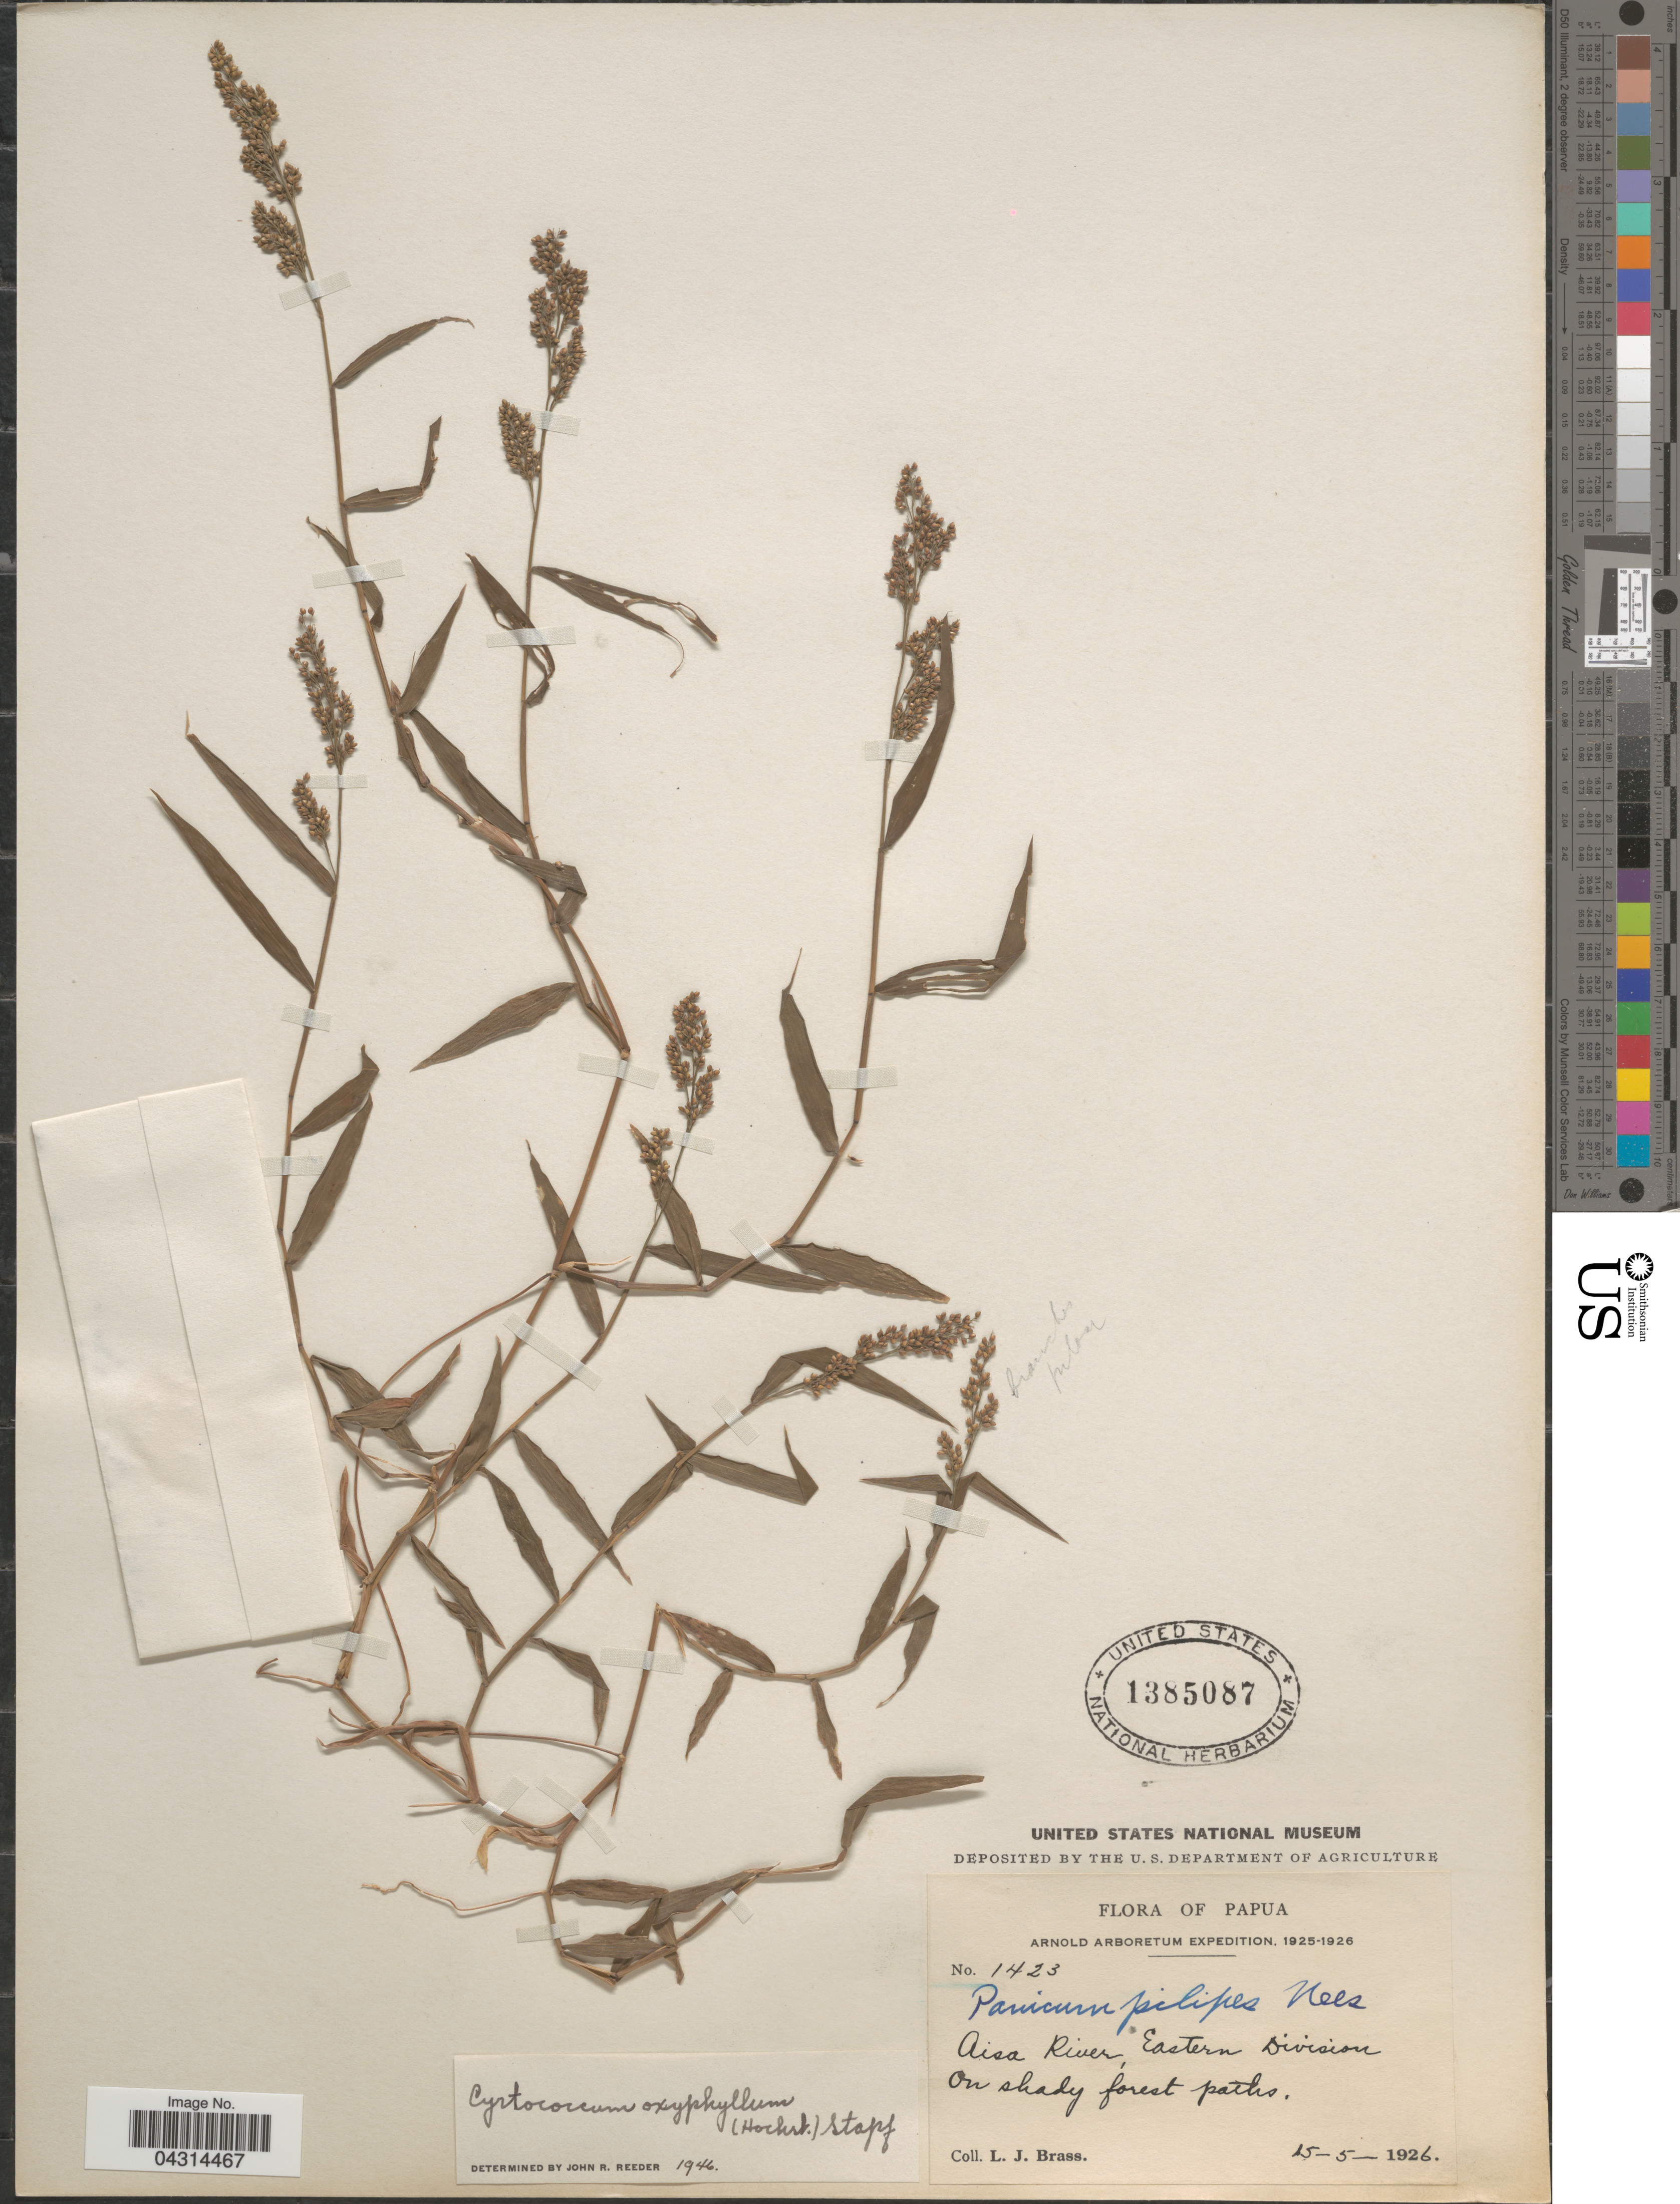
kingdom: Plantae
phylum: Tracheophyta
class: Liliopsida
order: Poales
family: Poaceae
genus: Cyrtococcum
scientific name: Cyrtococcum oxyphyllum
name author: (Steud.) Stapf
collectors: L. J. Brass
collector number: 1423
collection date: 1926-05-15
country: Papua New Guinea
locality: Arnold Arboretum Expedition, 1925-1926. Aisa River, Eastern Division.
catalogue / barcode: US 1385087